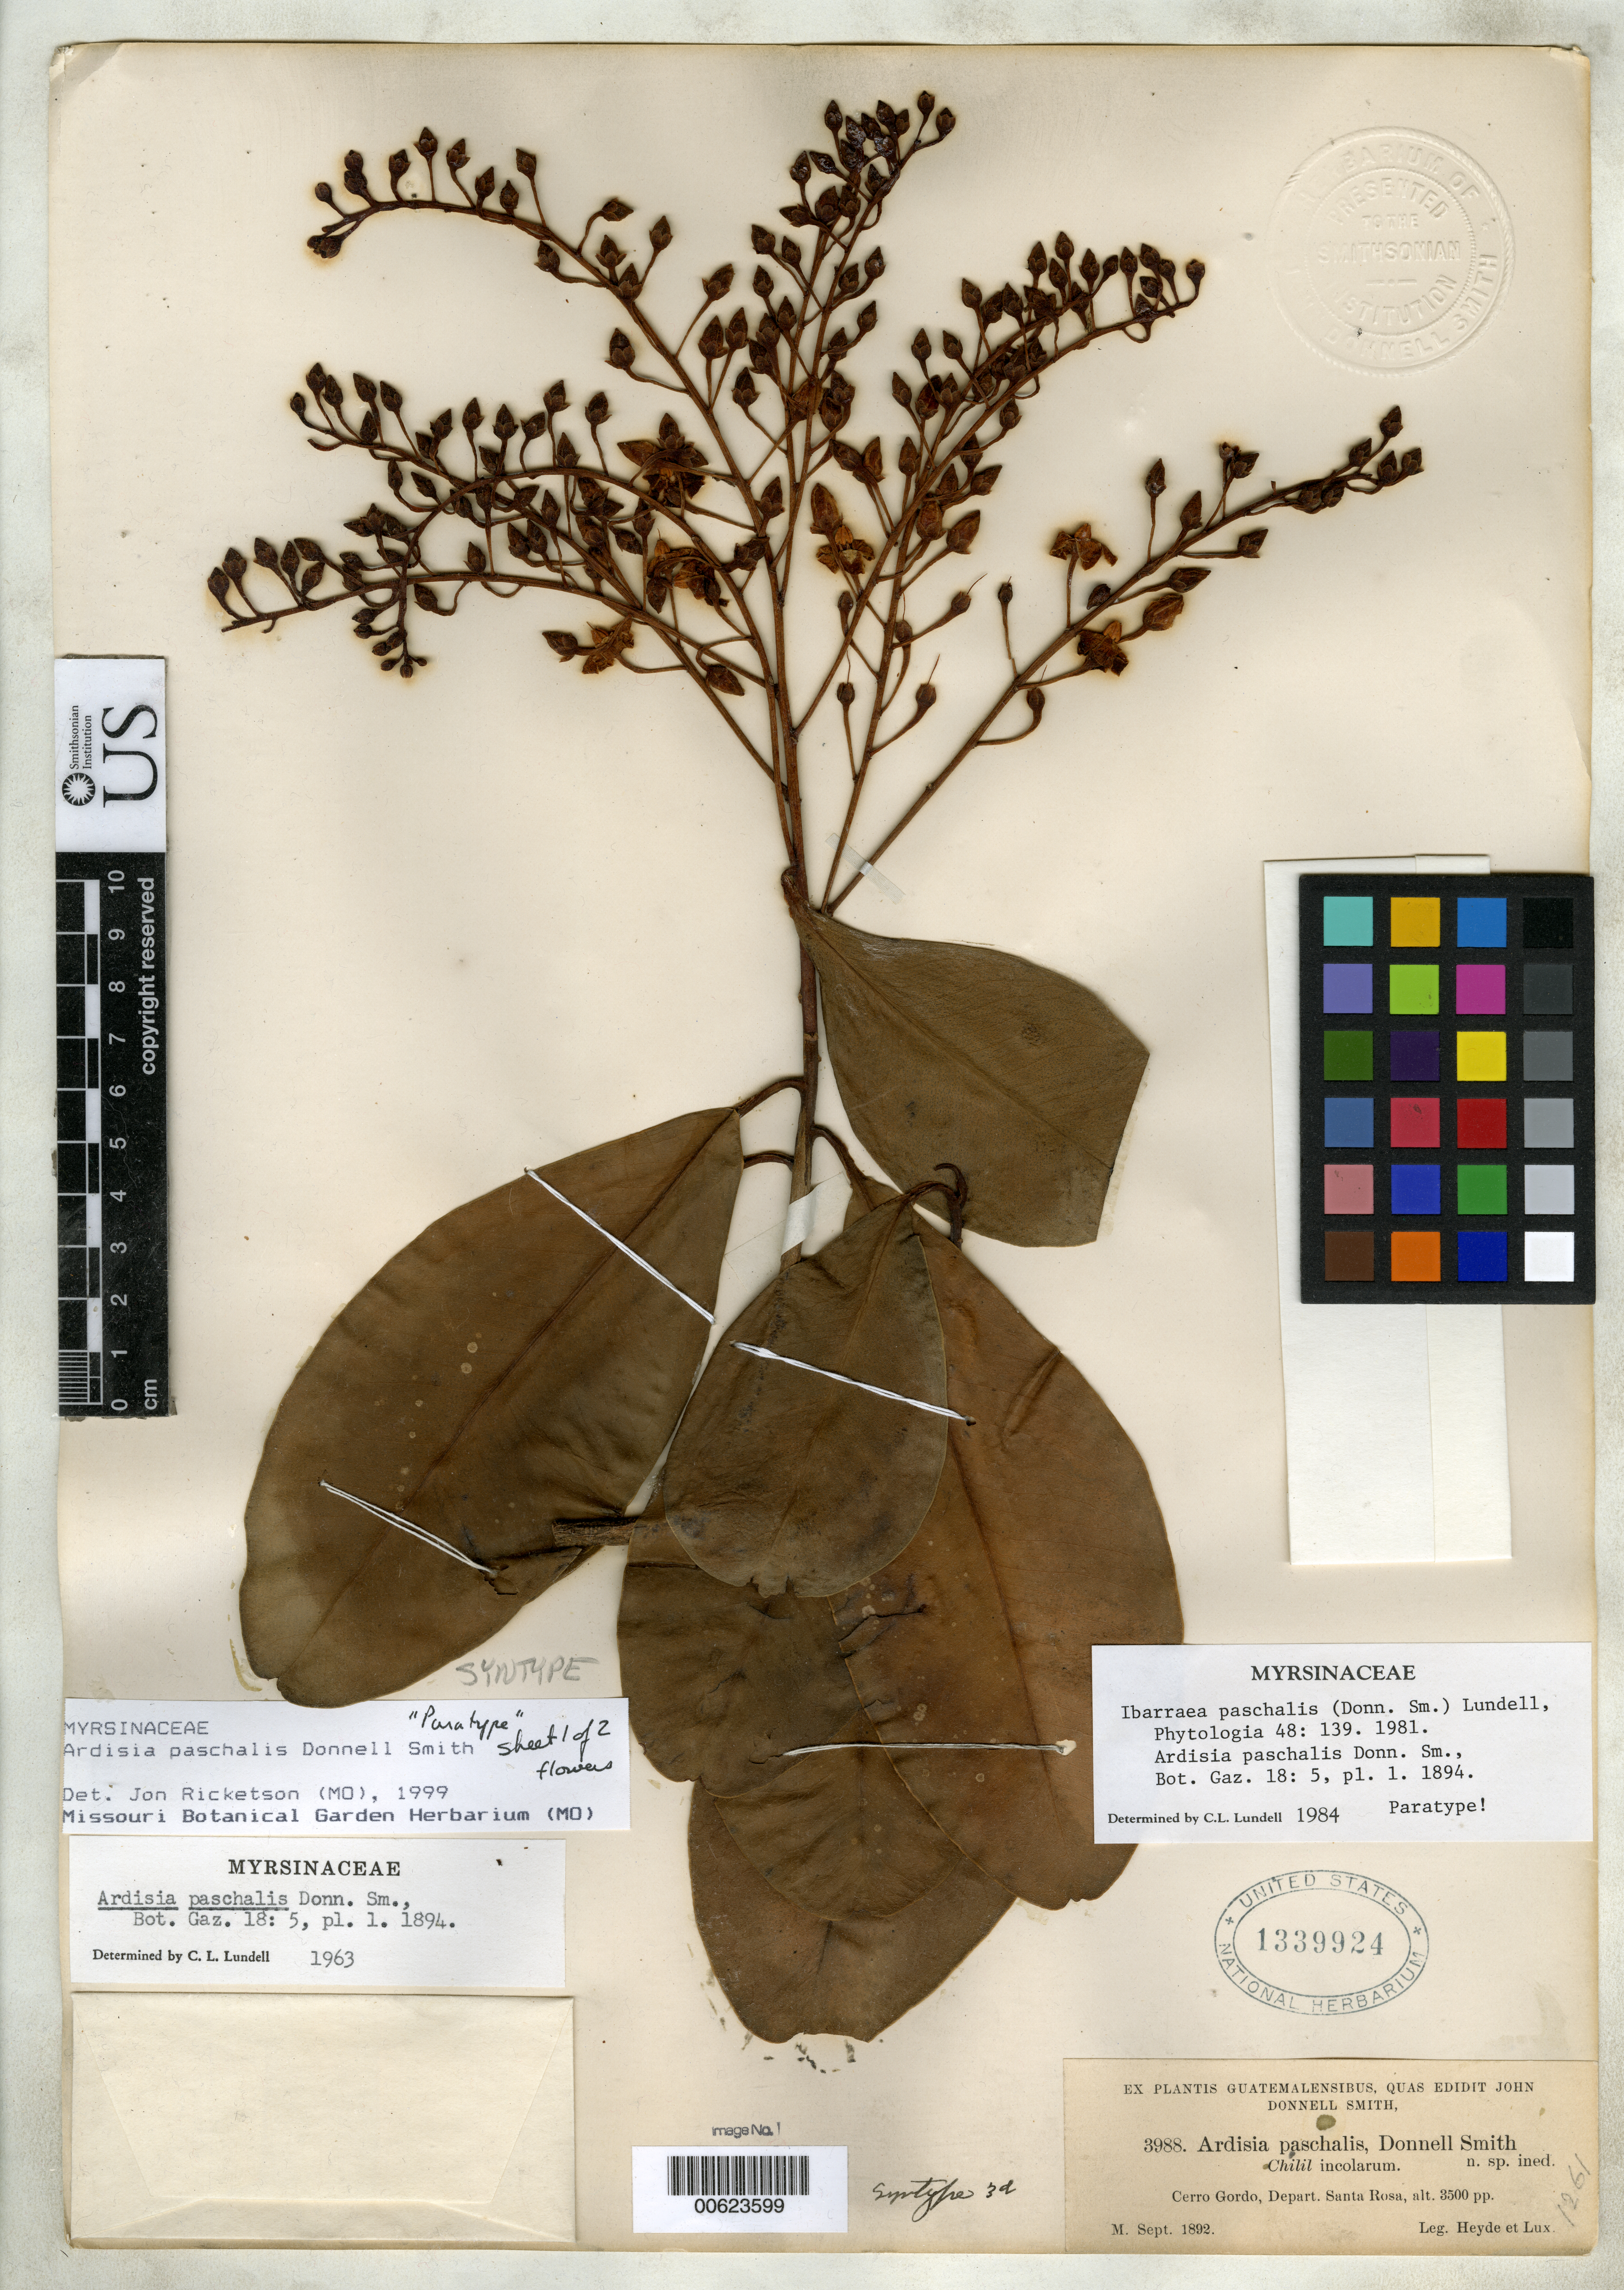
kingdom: Plantae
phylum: Tracheophyta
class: Magnoliopsida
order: Ericales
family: Primulaceae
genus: Ardisia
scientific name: Ardisia paschalis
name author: Donn. Sm.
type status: Syntype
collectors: E. T. Heyde & E. Lux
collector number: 3988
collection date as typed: Sep 1892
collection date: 1892-09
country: Guatemala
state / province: Santa Rosa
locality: Cerro Gordo.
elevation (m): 1067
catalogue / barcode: US 1339924